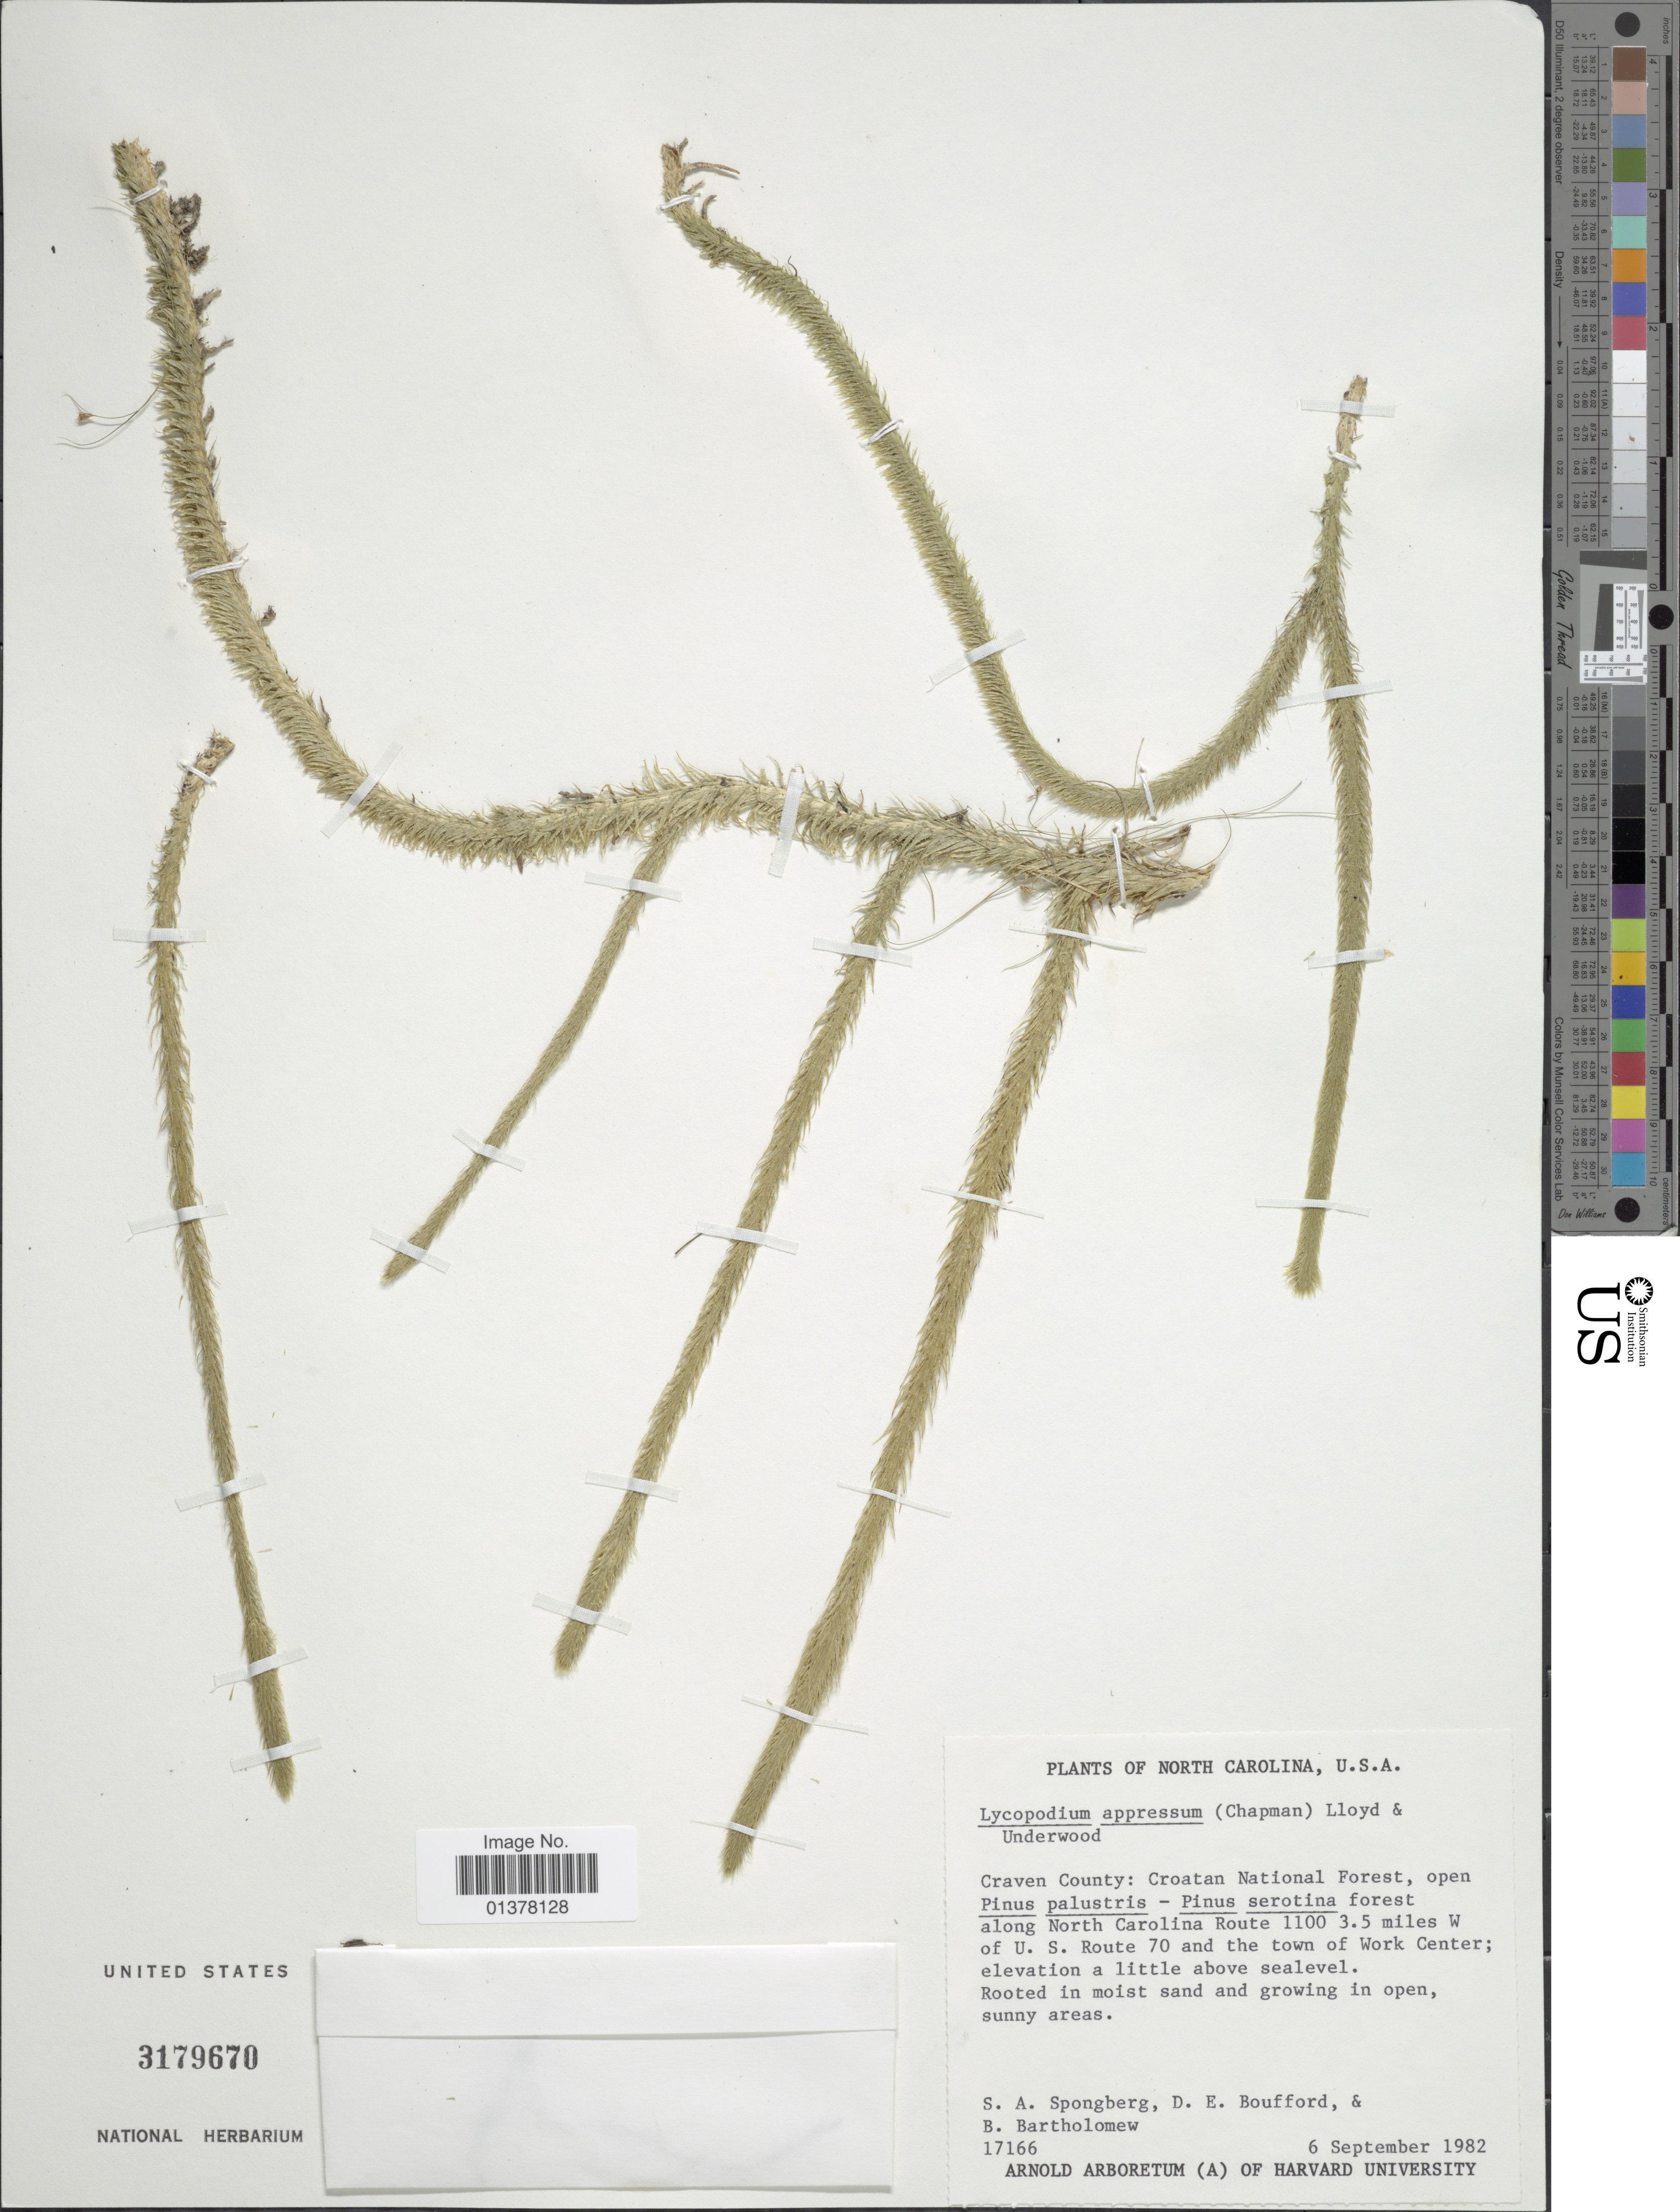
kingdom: Plantae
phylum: Tracheophyta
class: Lycopodiopsida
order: Lycopodiales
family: Lycopodiaceae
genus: Lycopodiella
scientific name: Lycopodiella appressa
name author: (Chapm.) Cranfill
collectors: S. A.Spongberg, D. E. Boufford & B. Bartholomew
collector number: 17166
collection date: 1982-09-06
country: United States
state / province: North Carolina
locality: Craven County: Croatan National Forest, along North Carolina Route 1100 3.5 miles W of U.S. Route 70 and the town of Work Center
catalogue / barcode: US 3179670